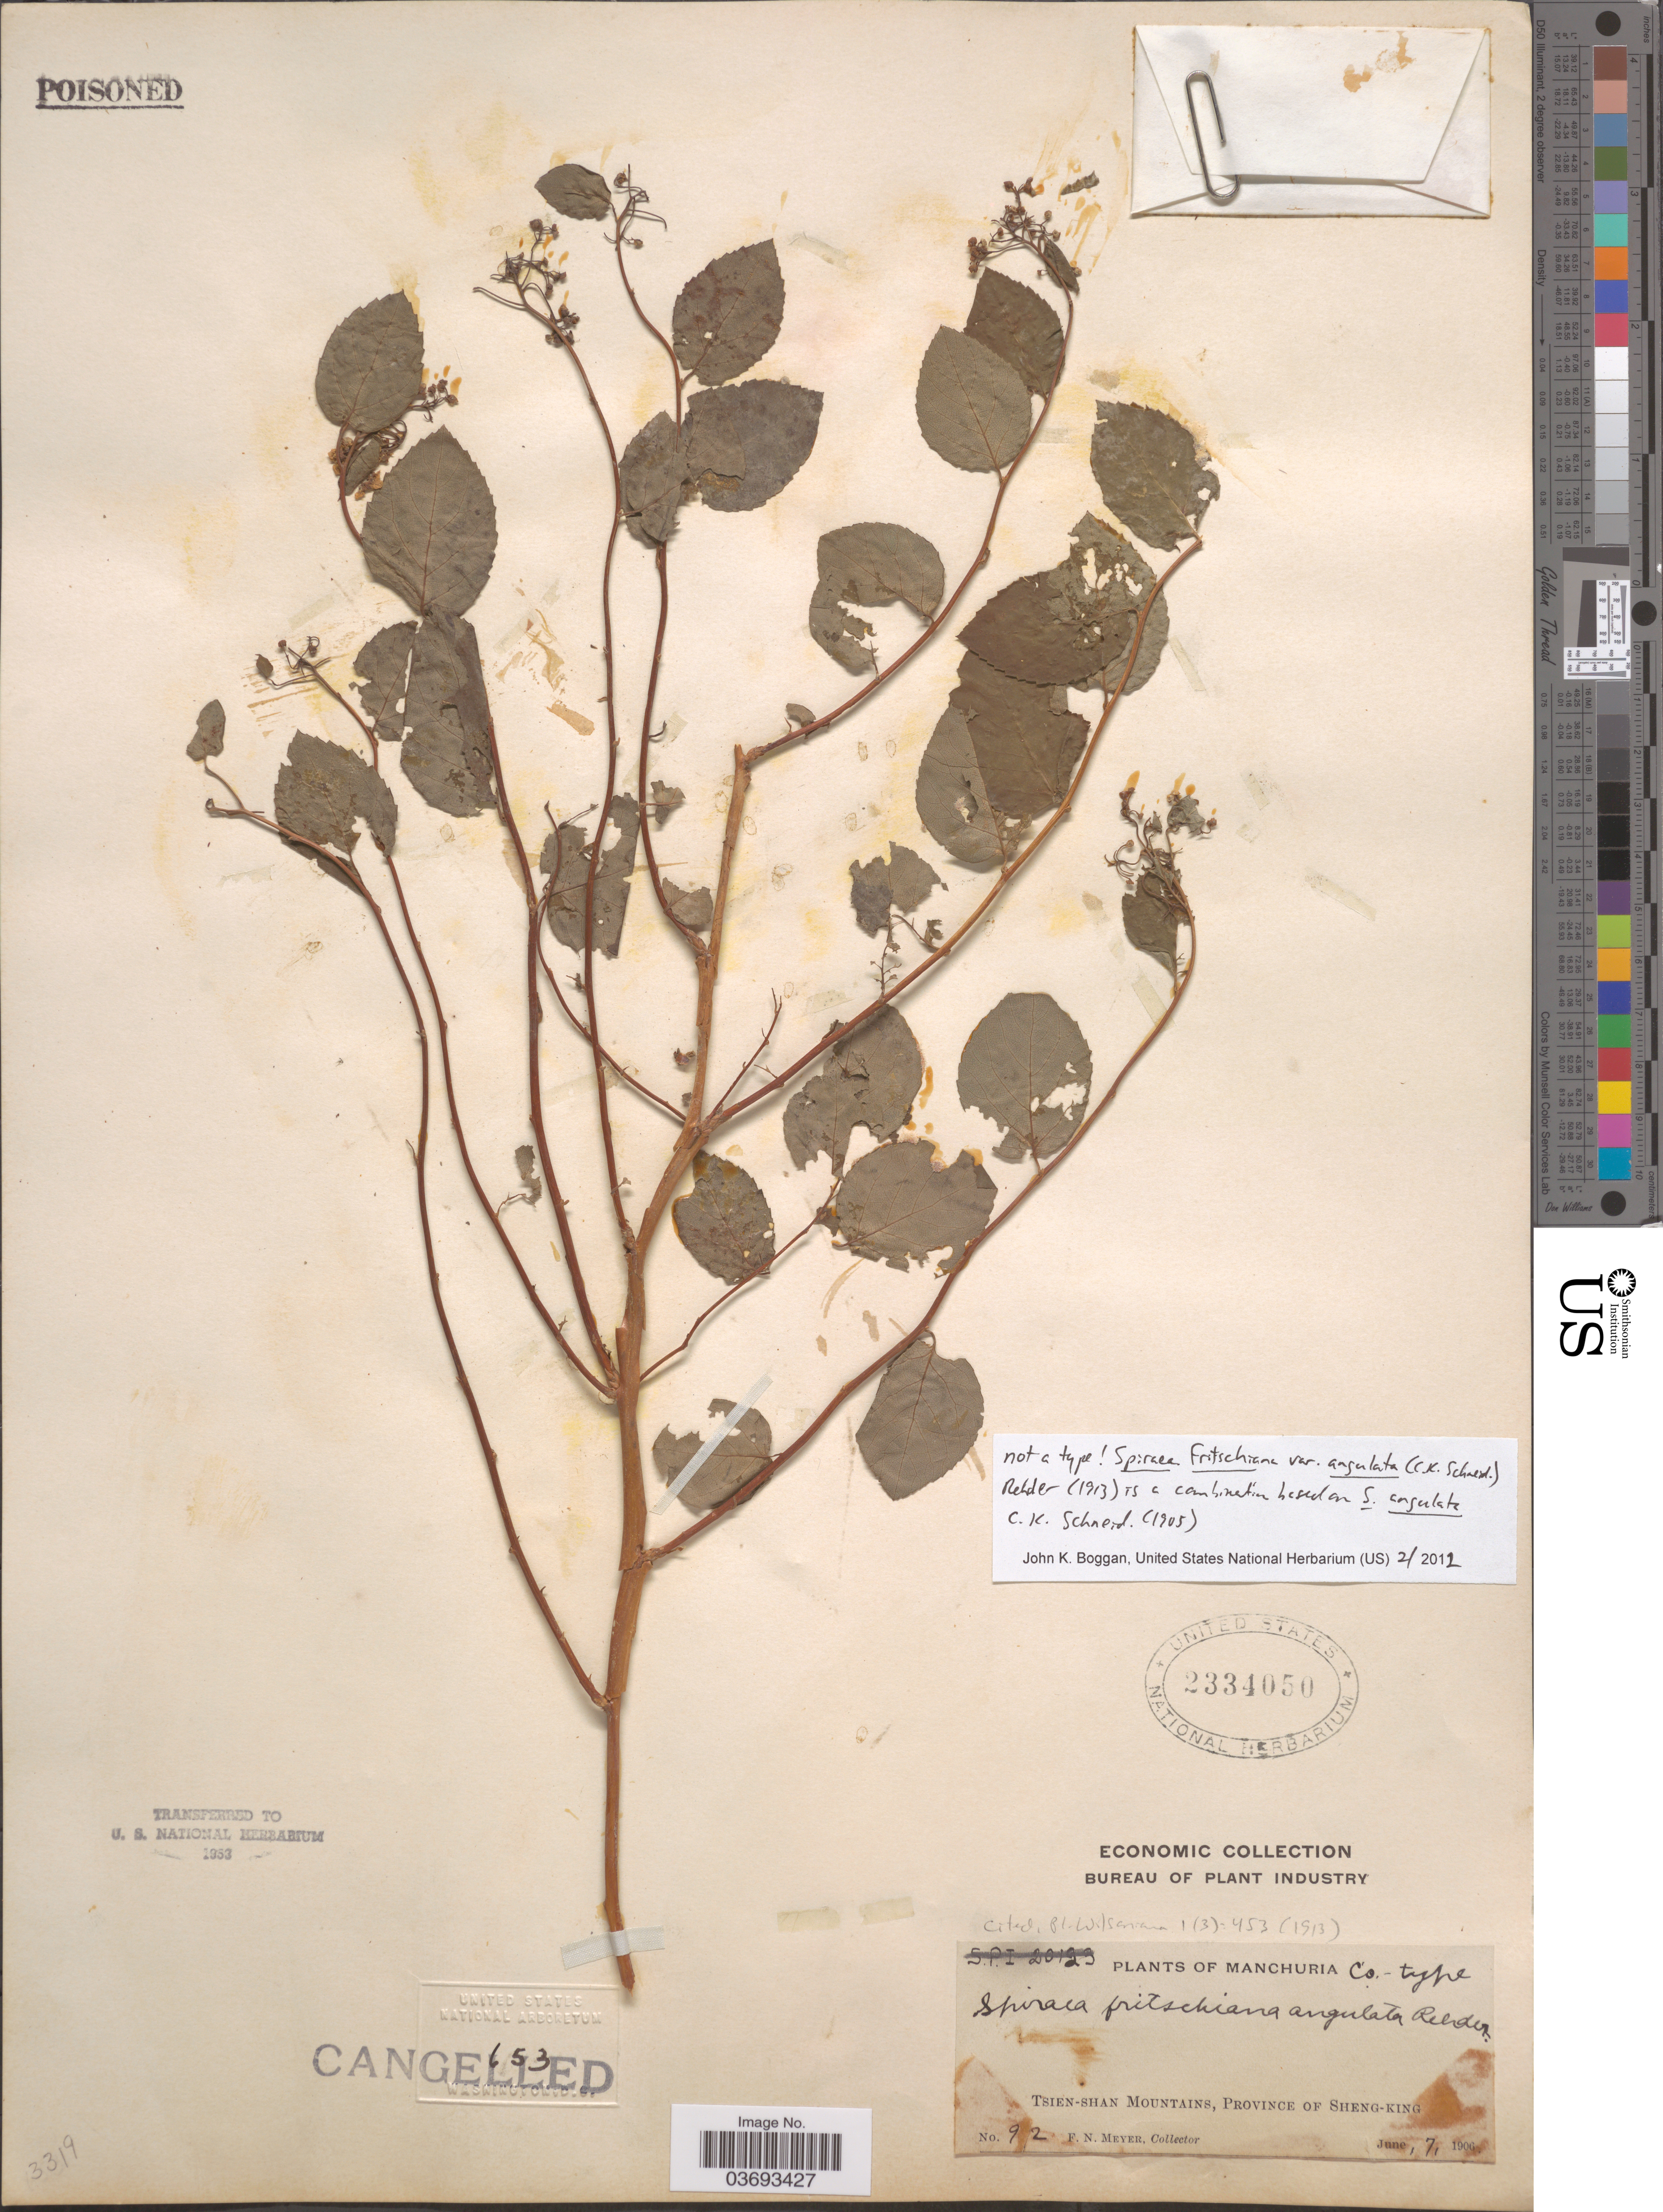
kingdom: Plantae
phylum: Tracheophyta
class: Magnoliopsida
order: Rosales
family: Rosaceae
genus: Spiraea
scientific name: Spiraea fritschiana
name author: C.K. Schneid.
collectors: F. N. Meyer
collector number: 92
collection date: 1906-06-07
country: China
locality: Manchuria. Tsien-Shan Mountains, Province of Sheng-King.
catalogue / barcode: US 2334050